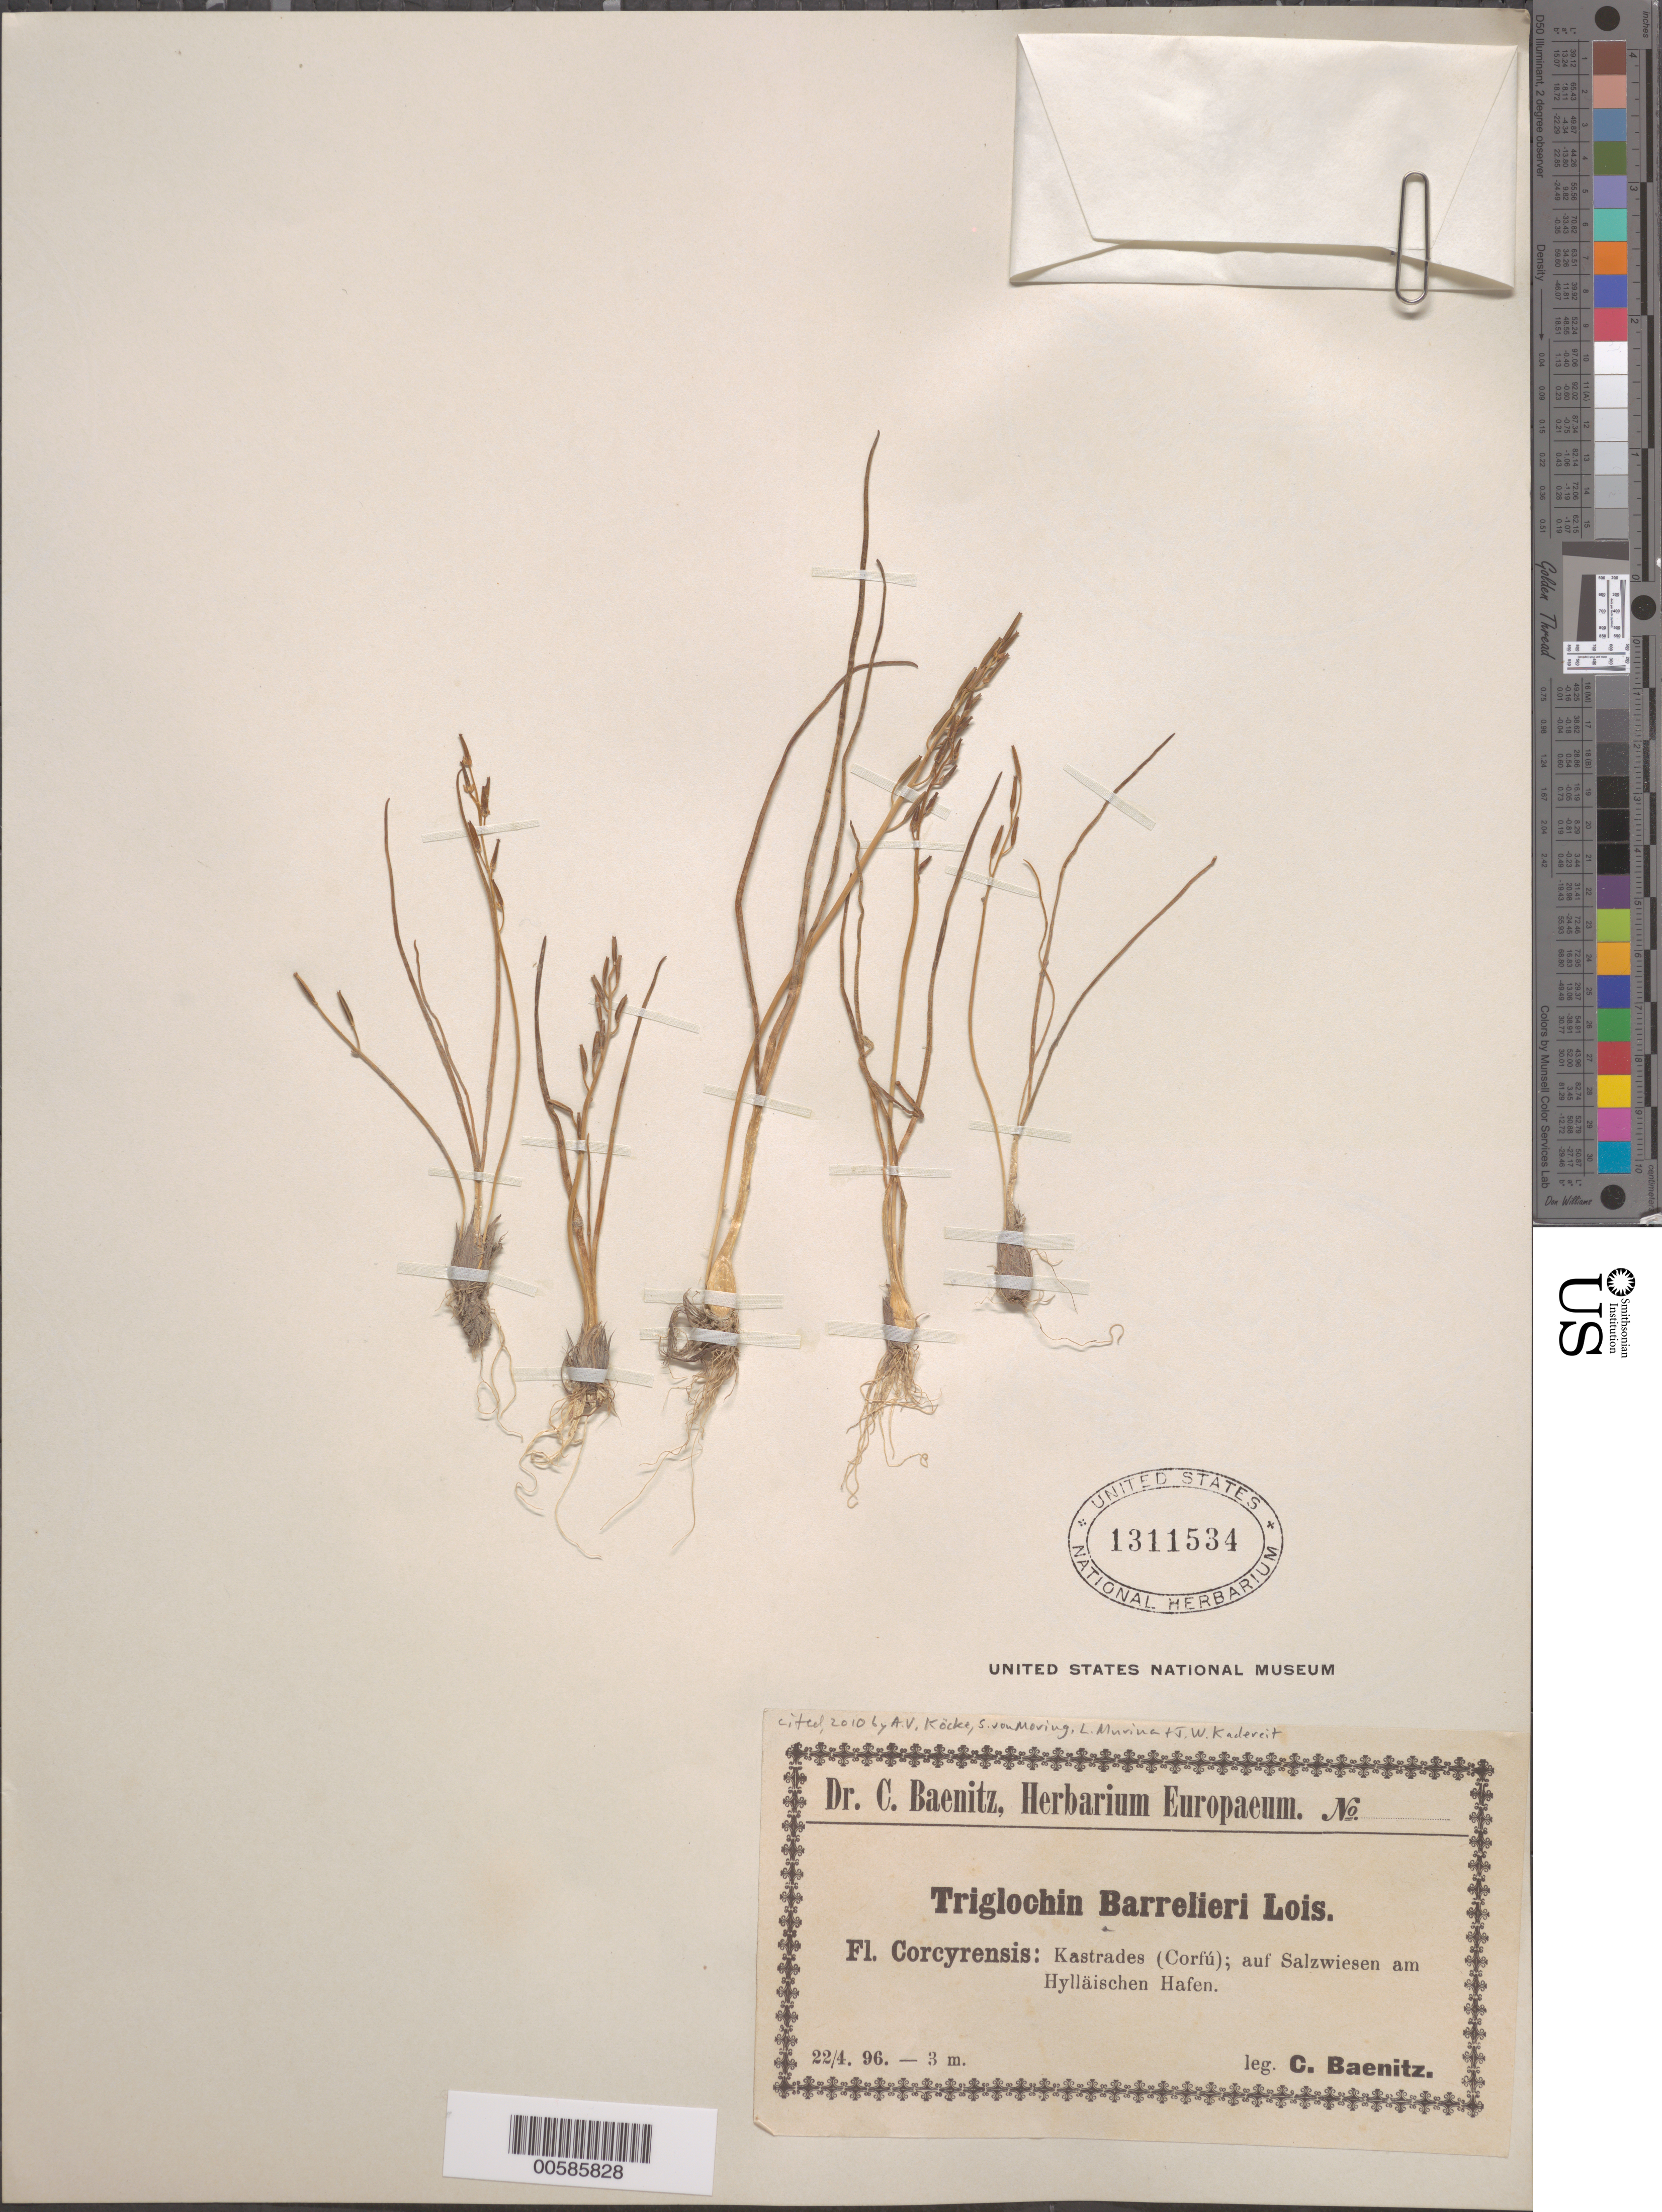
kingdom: Plantae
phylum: Tracheophyta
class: Liliopsida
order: Alismatales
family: Juncaginaceae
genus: Triglochin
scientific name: Triglochin barrelieri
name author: Loisel.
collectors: C. G. Baenitz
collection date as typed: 22 Apr 1896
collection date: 1896-04-22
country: France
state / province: Corsica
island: Corse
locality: Corsica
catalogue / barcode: US 1311534